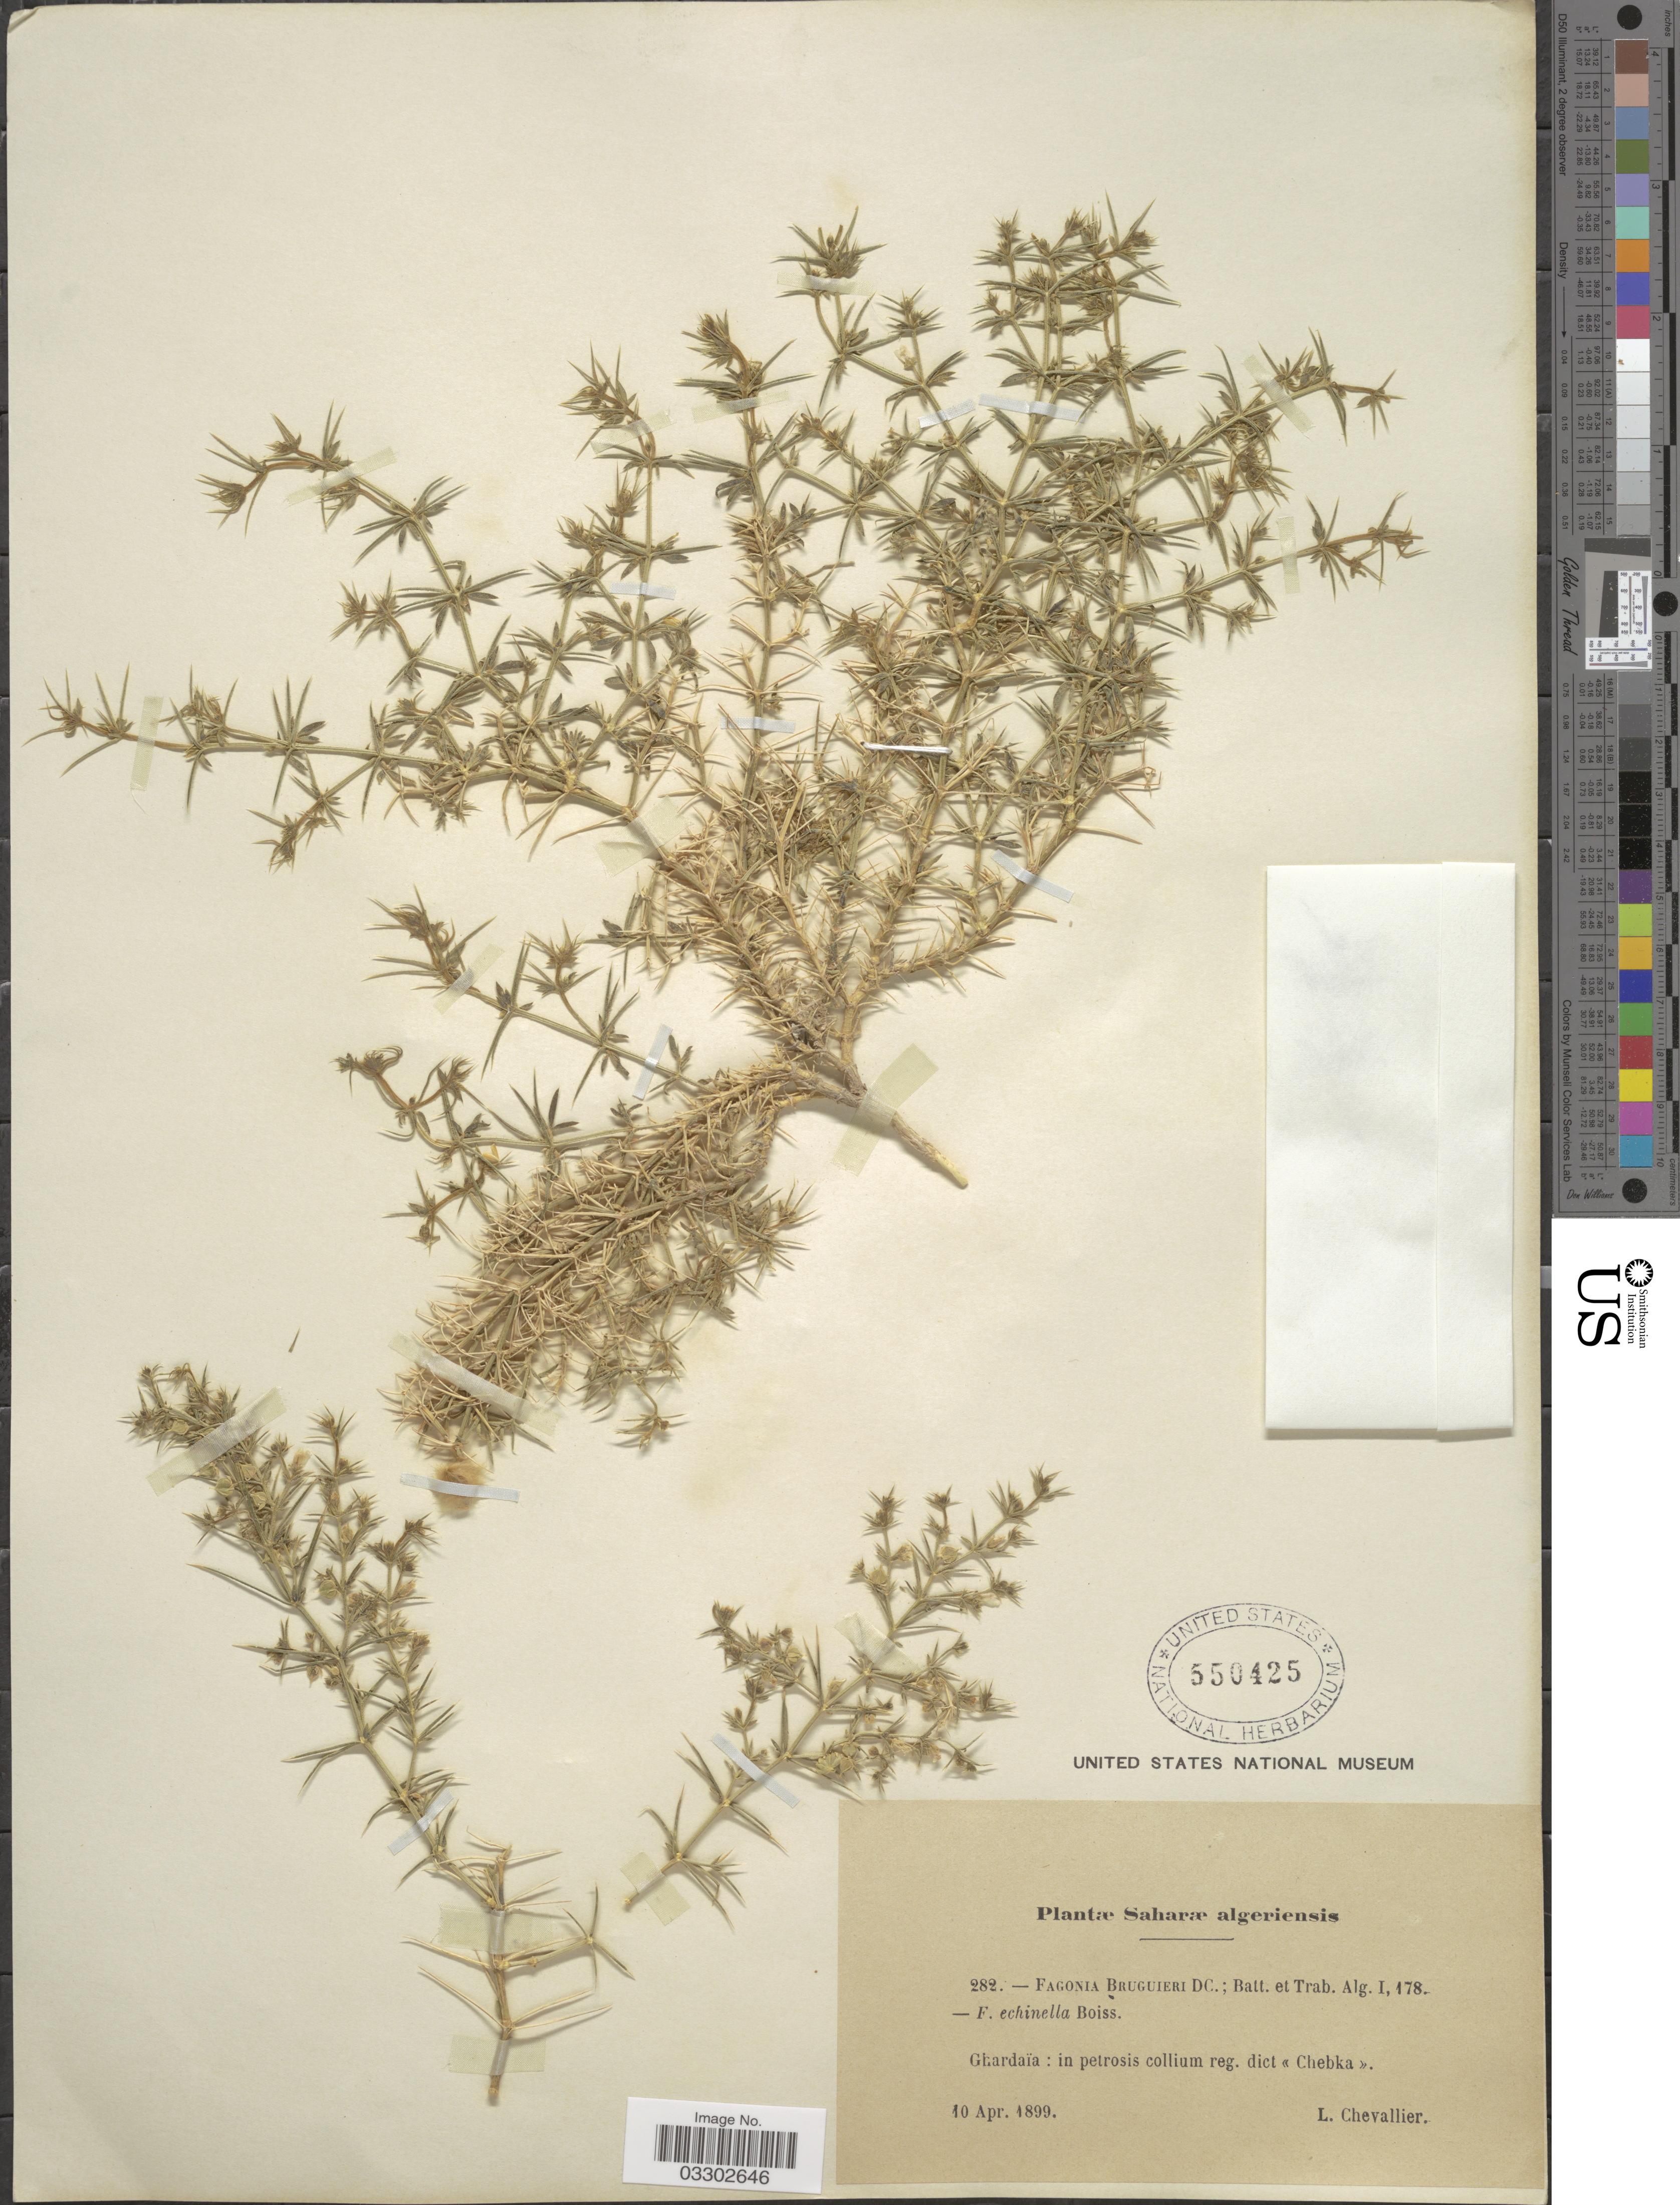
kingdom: Plantae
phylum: Tracheophyta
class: Magnoliopsida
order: Zygophyllales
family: Zygophyllaceae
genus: Fagonia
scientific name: Fagonia bruguieri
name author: DC.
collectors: L. Chevallier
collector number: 282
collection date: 1899-04-10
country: Algeria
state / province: Ghardaïa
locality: Saharæ algeriensis. In petrosis collium reg. dict « Chebka ».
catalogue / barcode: US 550425